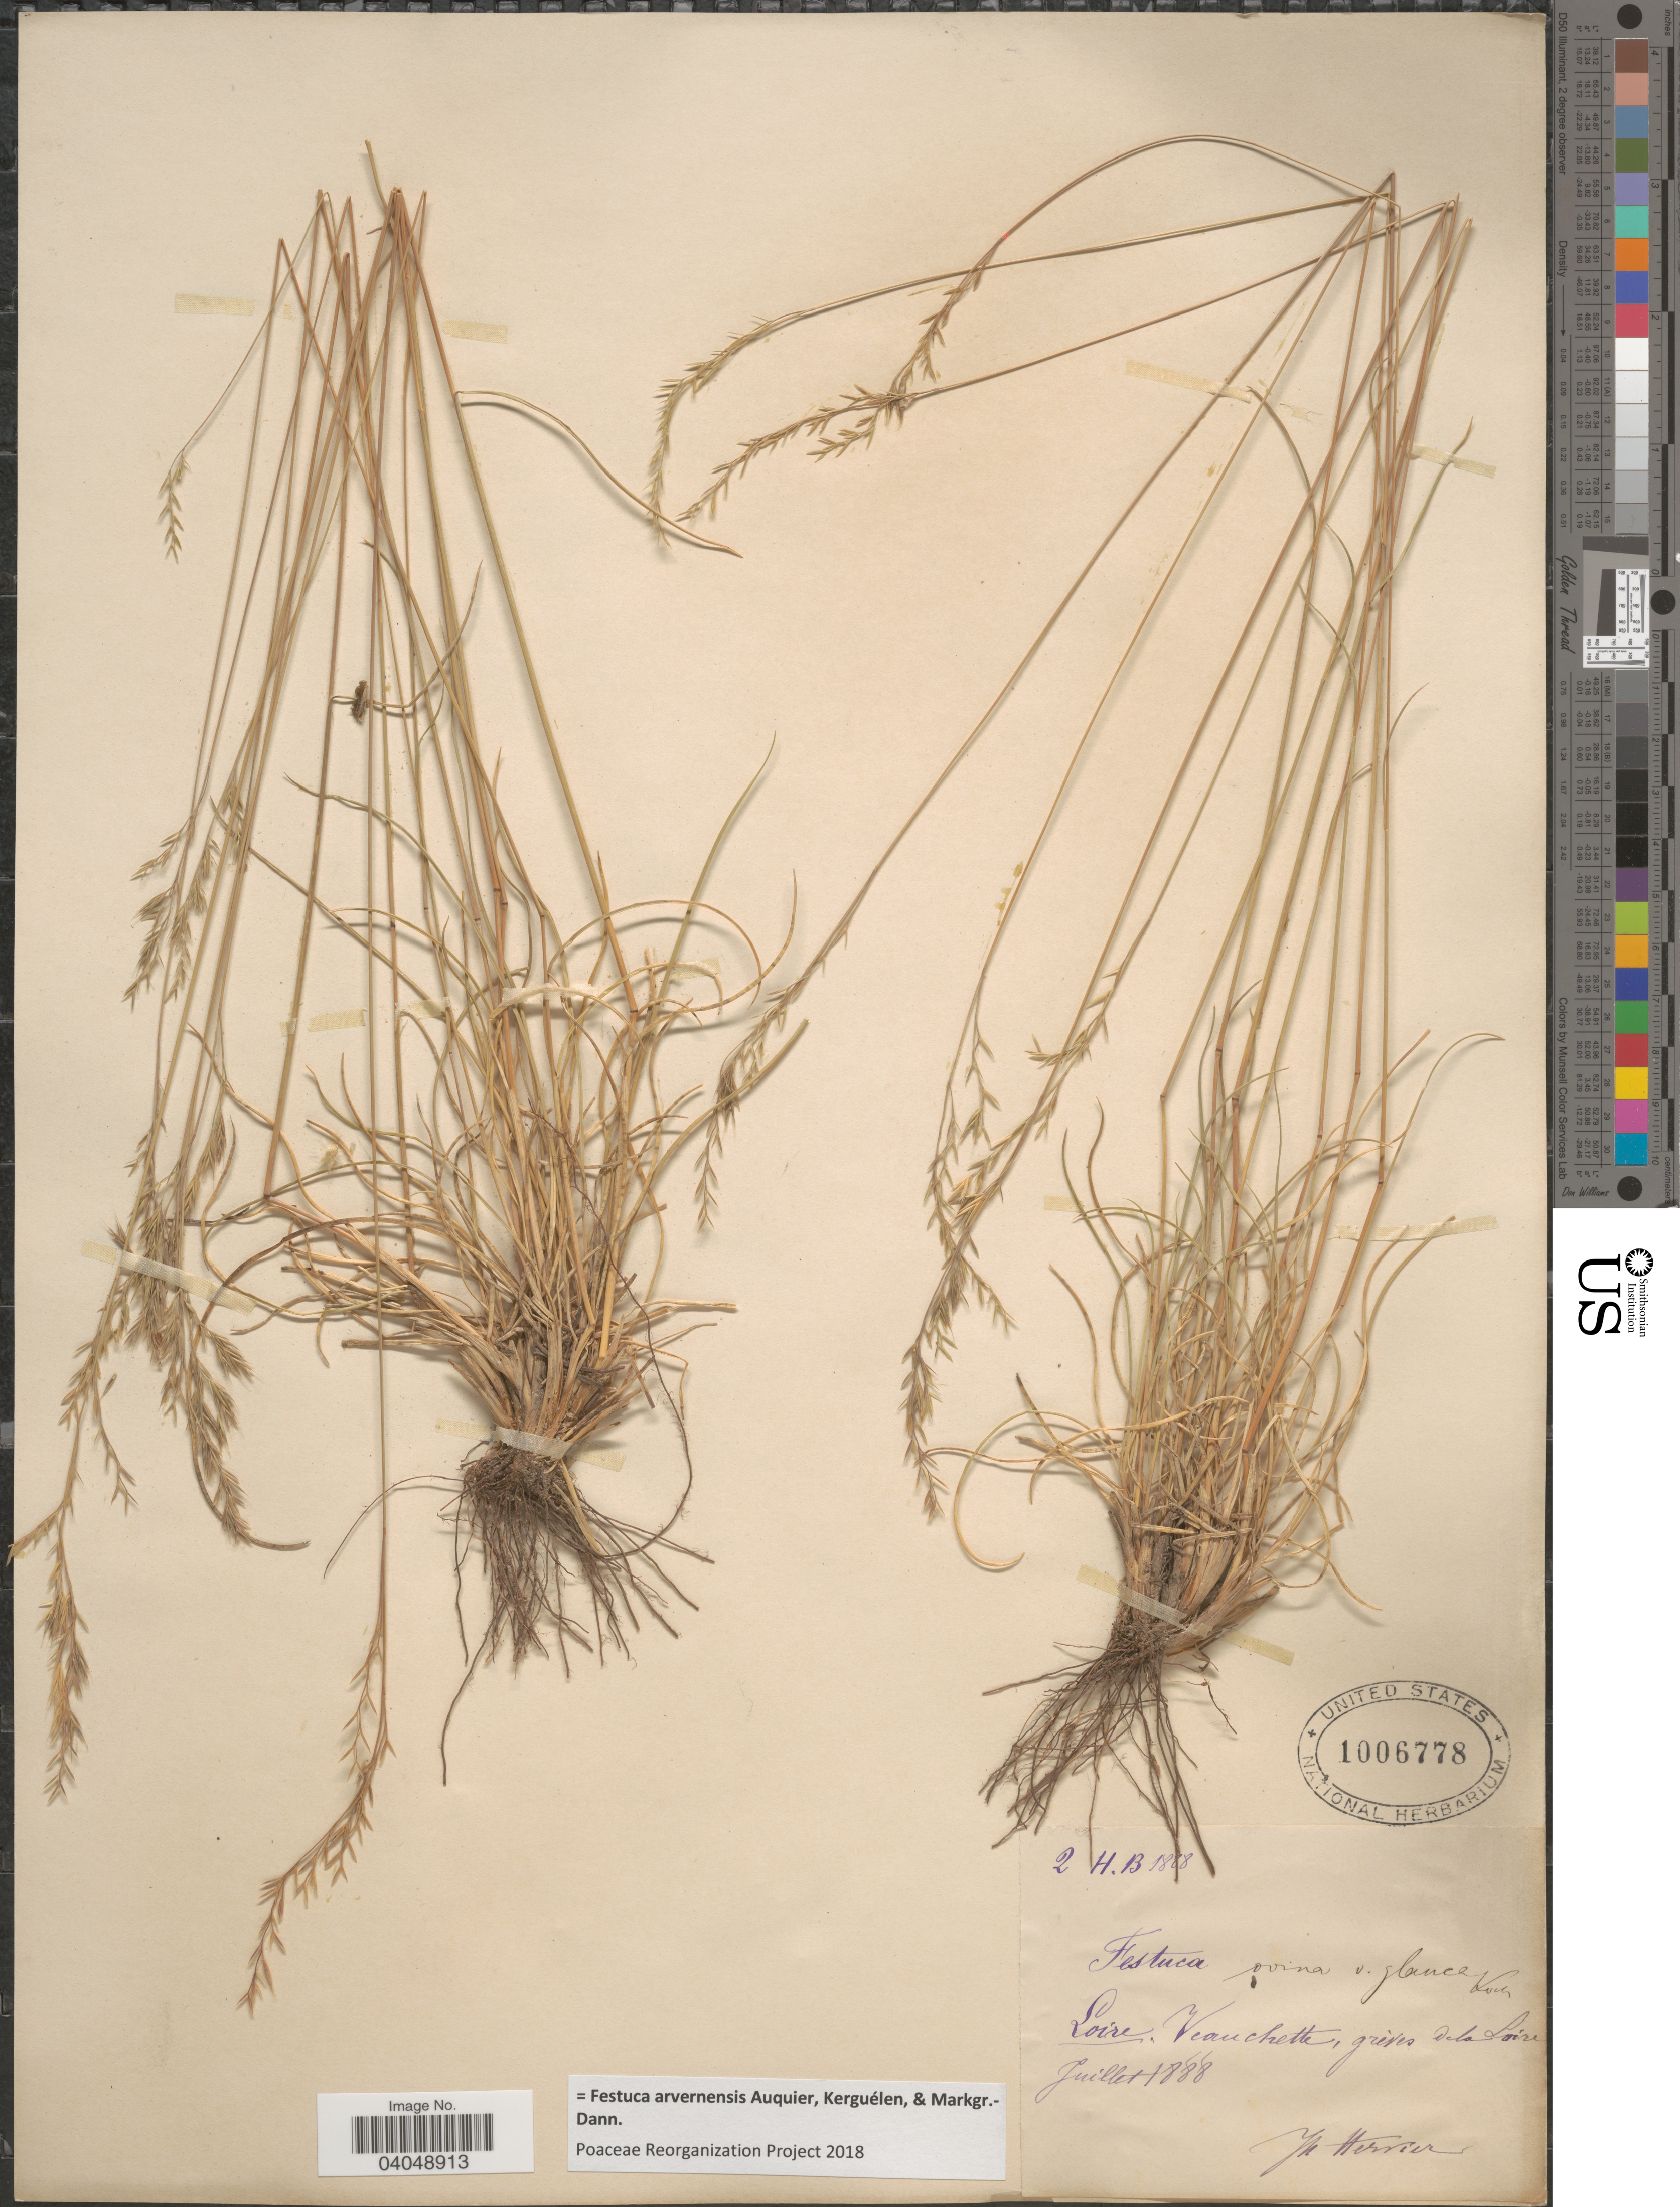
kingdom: Plantae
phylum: Tracheophyta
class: Liliopsida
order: Poales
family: Poaceae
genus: Festuca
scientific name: Festuca arvernensis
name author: Auquier et al.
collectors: J. Hervier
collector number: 2?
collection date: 1888-07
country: France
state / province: Pays de la Loire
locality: Loire, Veauchette, grives de la Loire.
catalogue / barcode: US 1006778